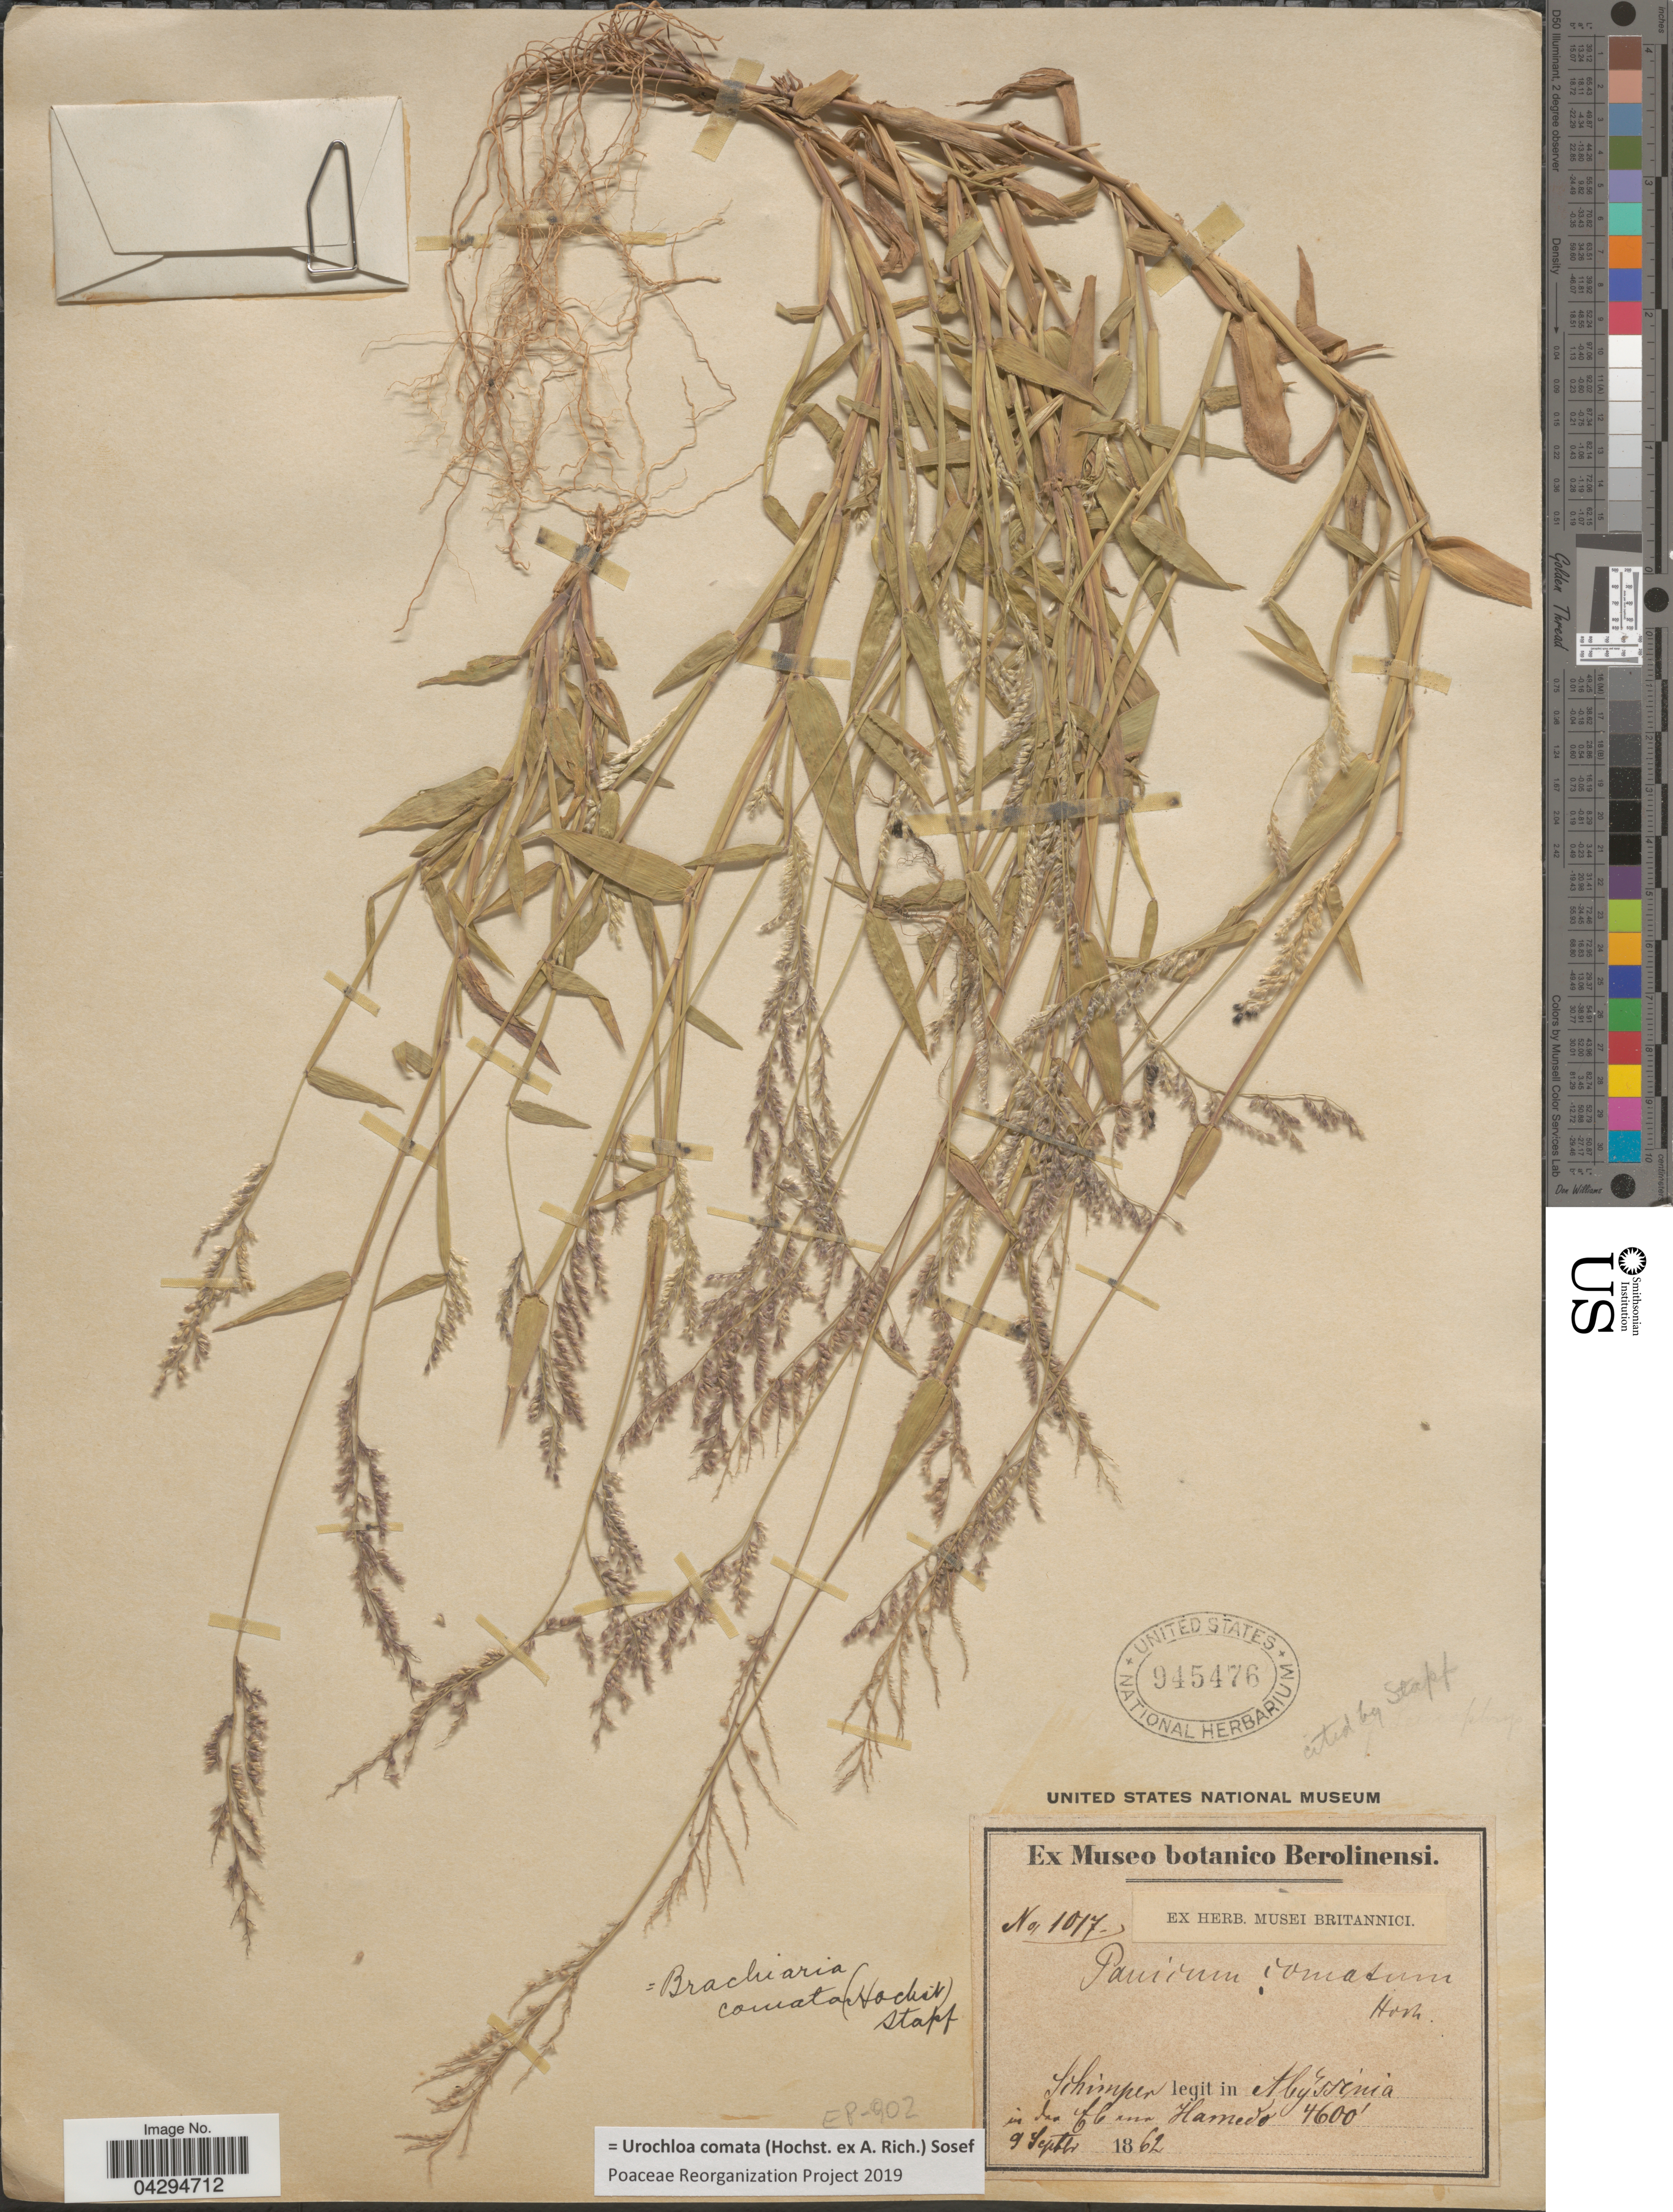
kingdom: Plantae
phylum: Tracheophyta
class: Liliopsida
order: Poales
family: Poaceae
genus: Urochloa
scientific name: Urochloa comata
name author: (Hochst. ex A. Rich.) Sosef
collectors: -. Schimper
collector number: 1017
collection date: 1862-09-09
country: Ethiopia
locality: Abyssinia. [illegible text]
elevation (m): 1402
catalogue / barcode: US 945476